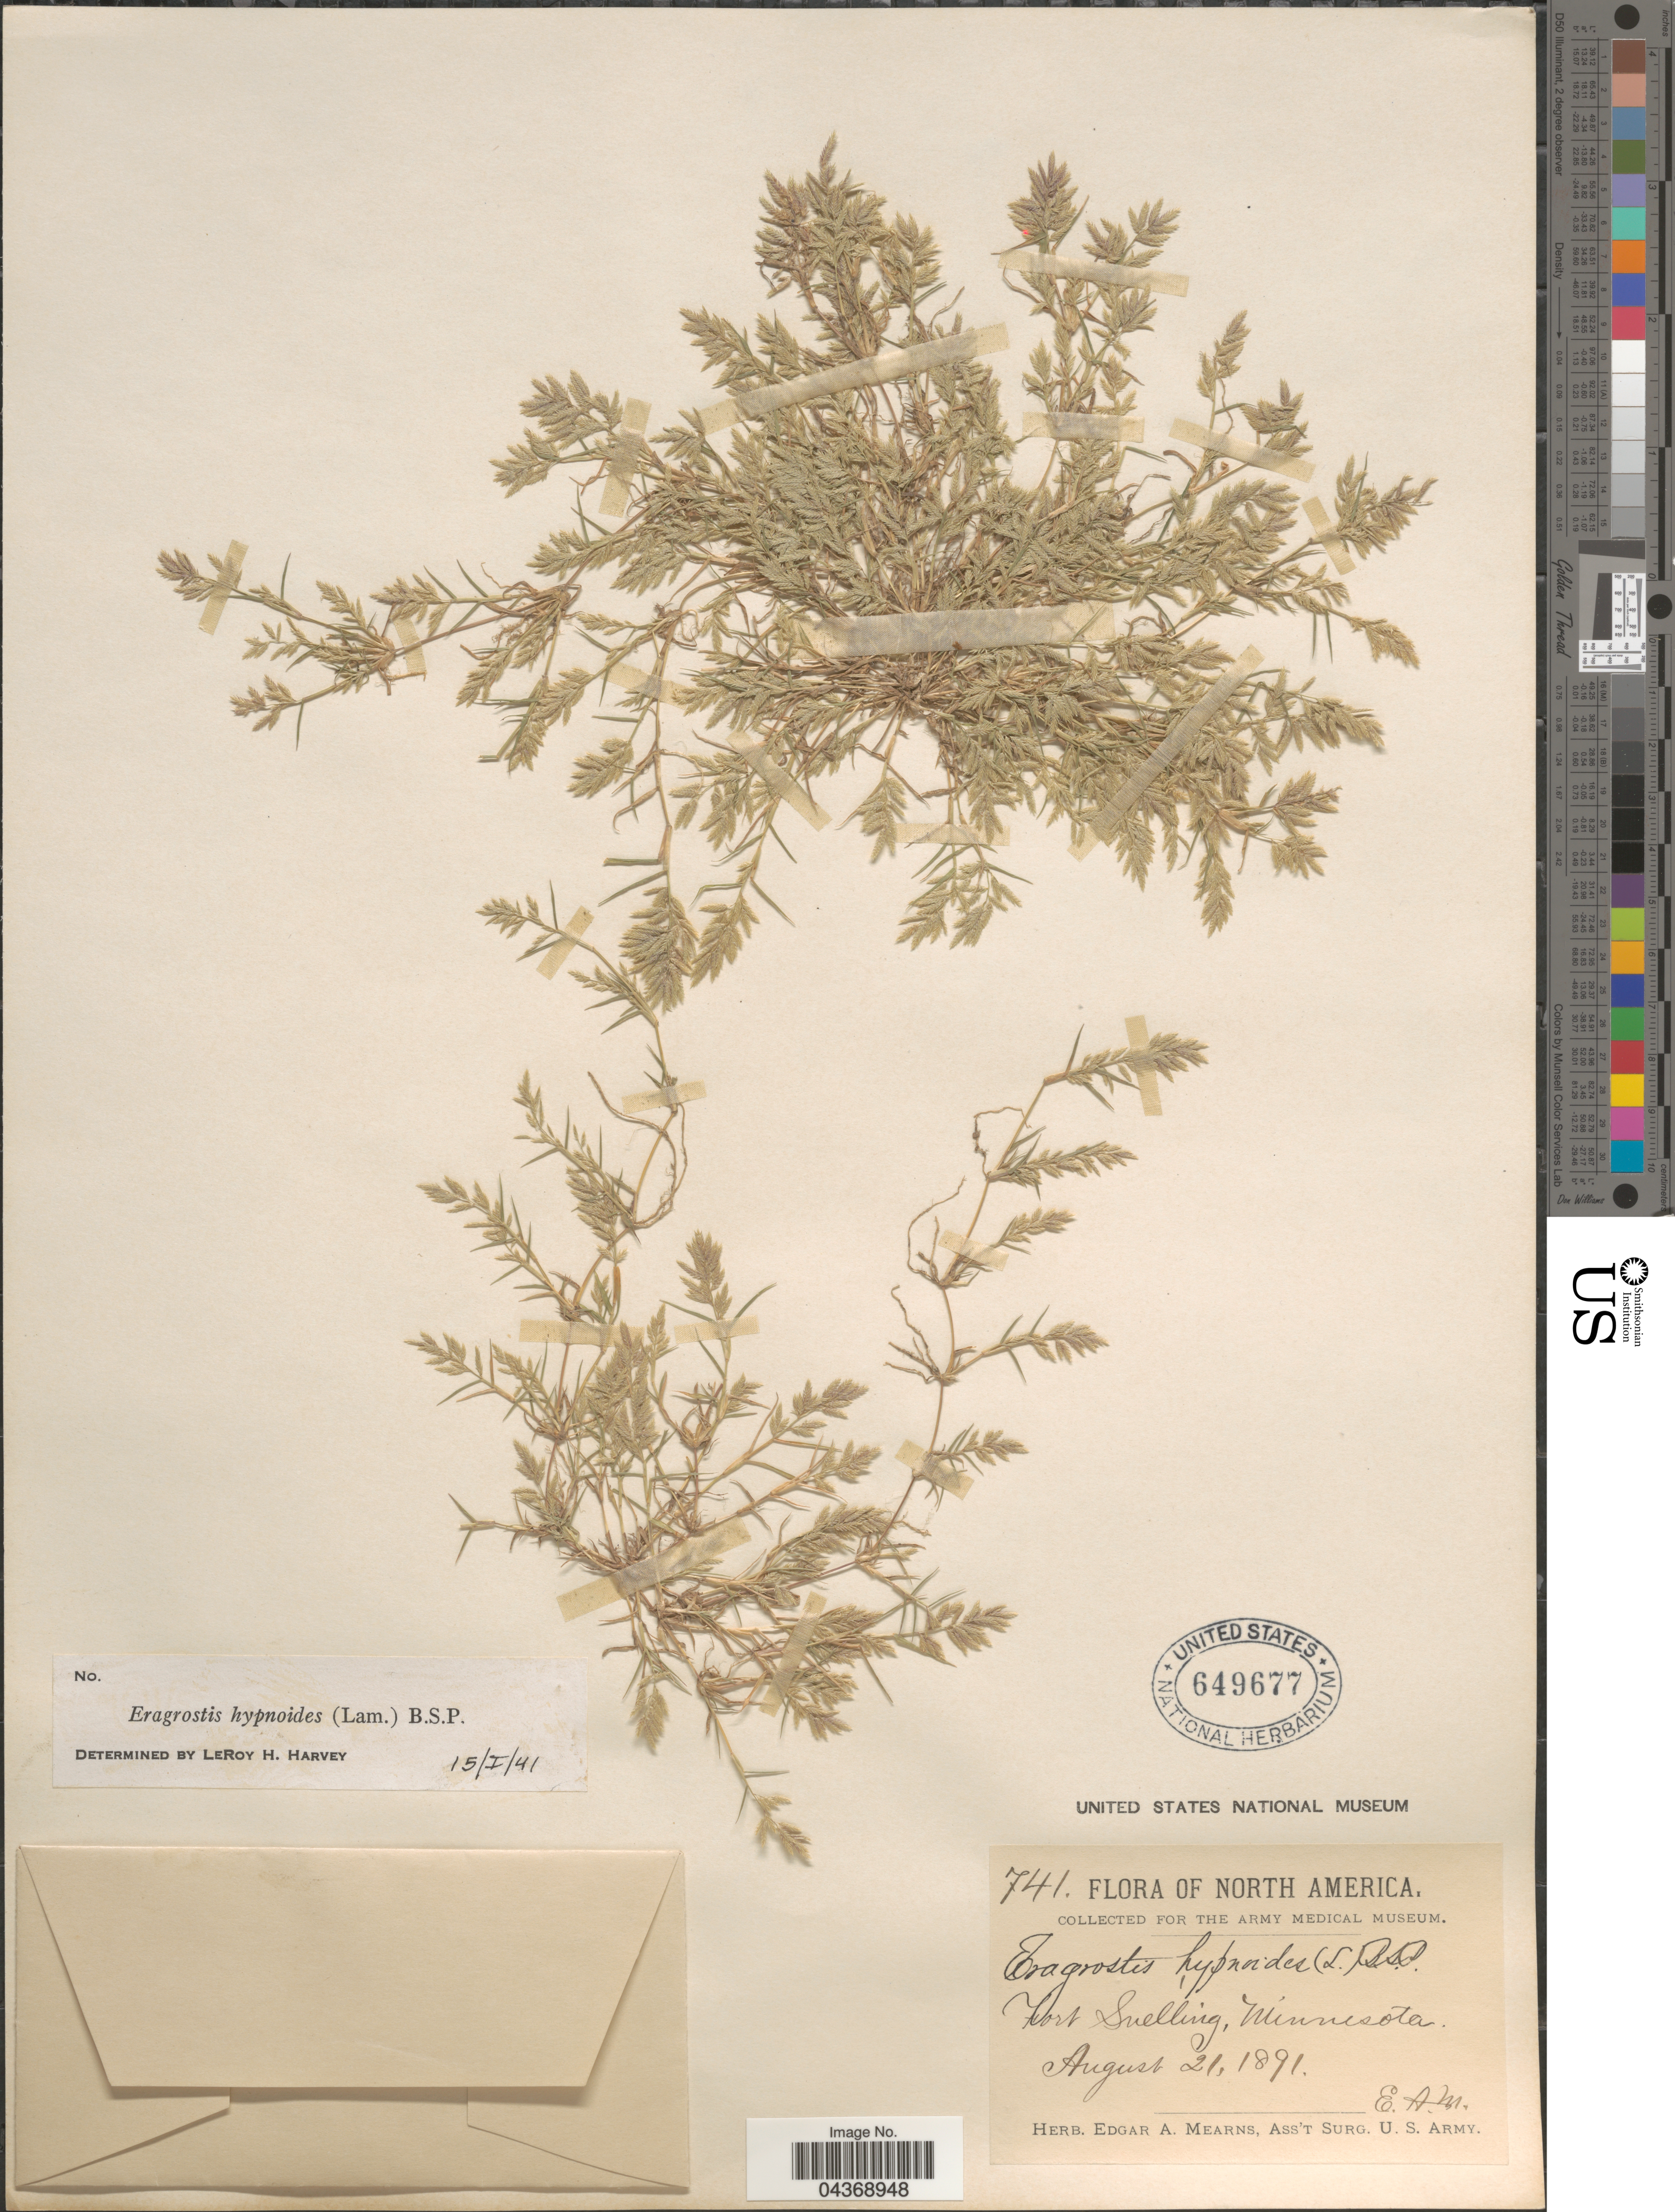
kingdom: Plantae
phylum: Tracheophyta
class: Liliopsida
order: Poales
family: Poaceae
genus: Eragrostis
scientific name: Eragrostis intermedia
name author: Hitchc.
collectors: E. A. Mearns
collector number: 741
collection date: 1891-08-21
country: United States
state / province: Minnesota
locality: Fort Snelling.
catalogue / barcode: US 649677